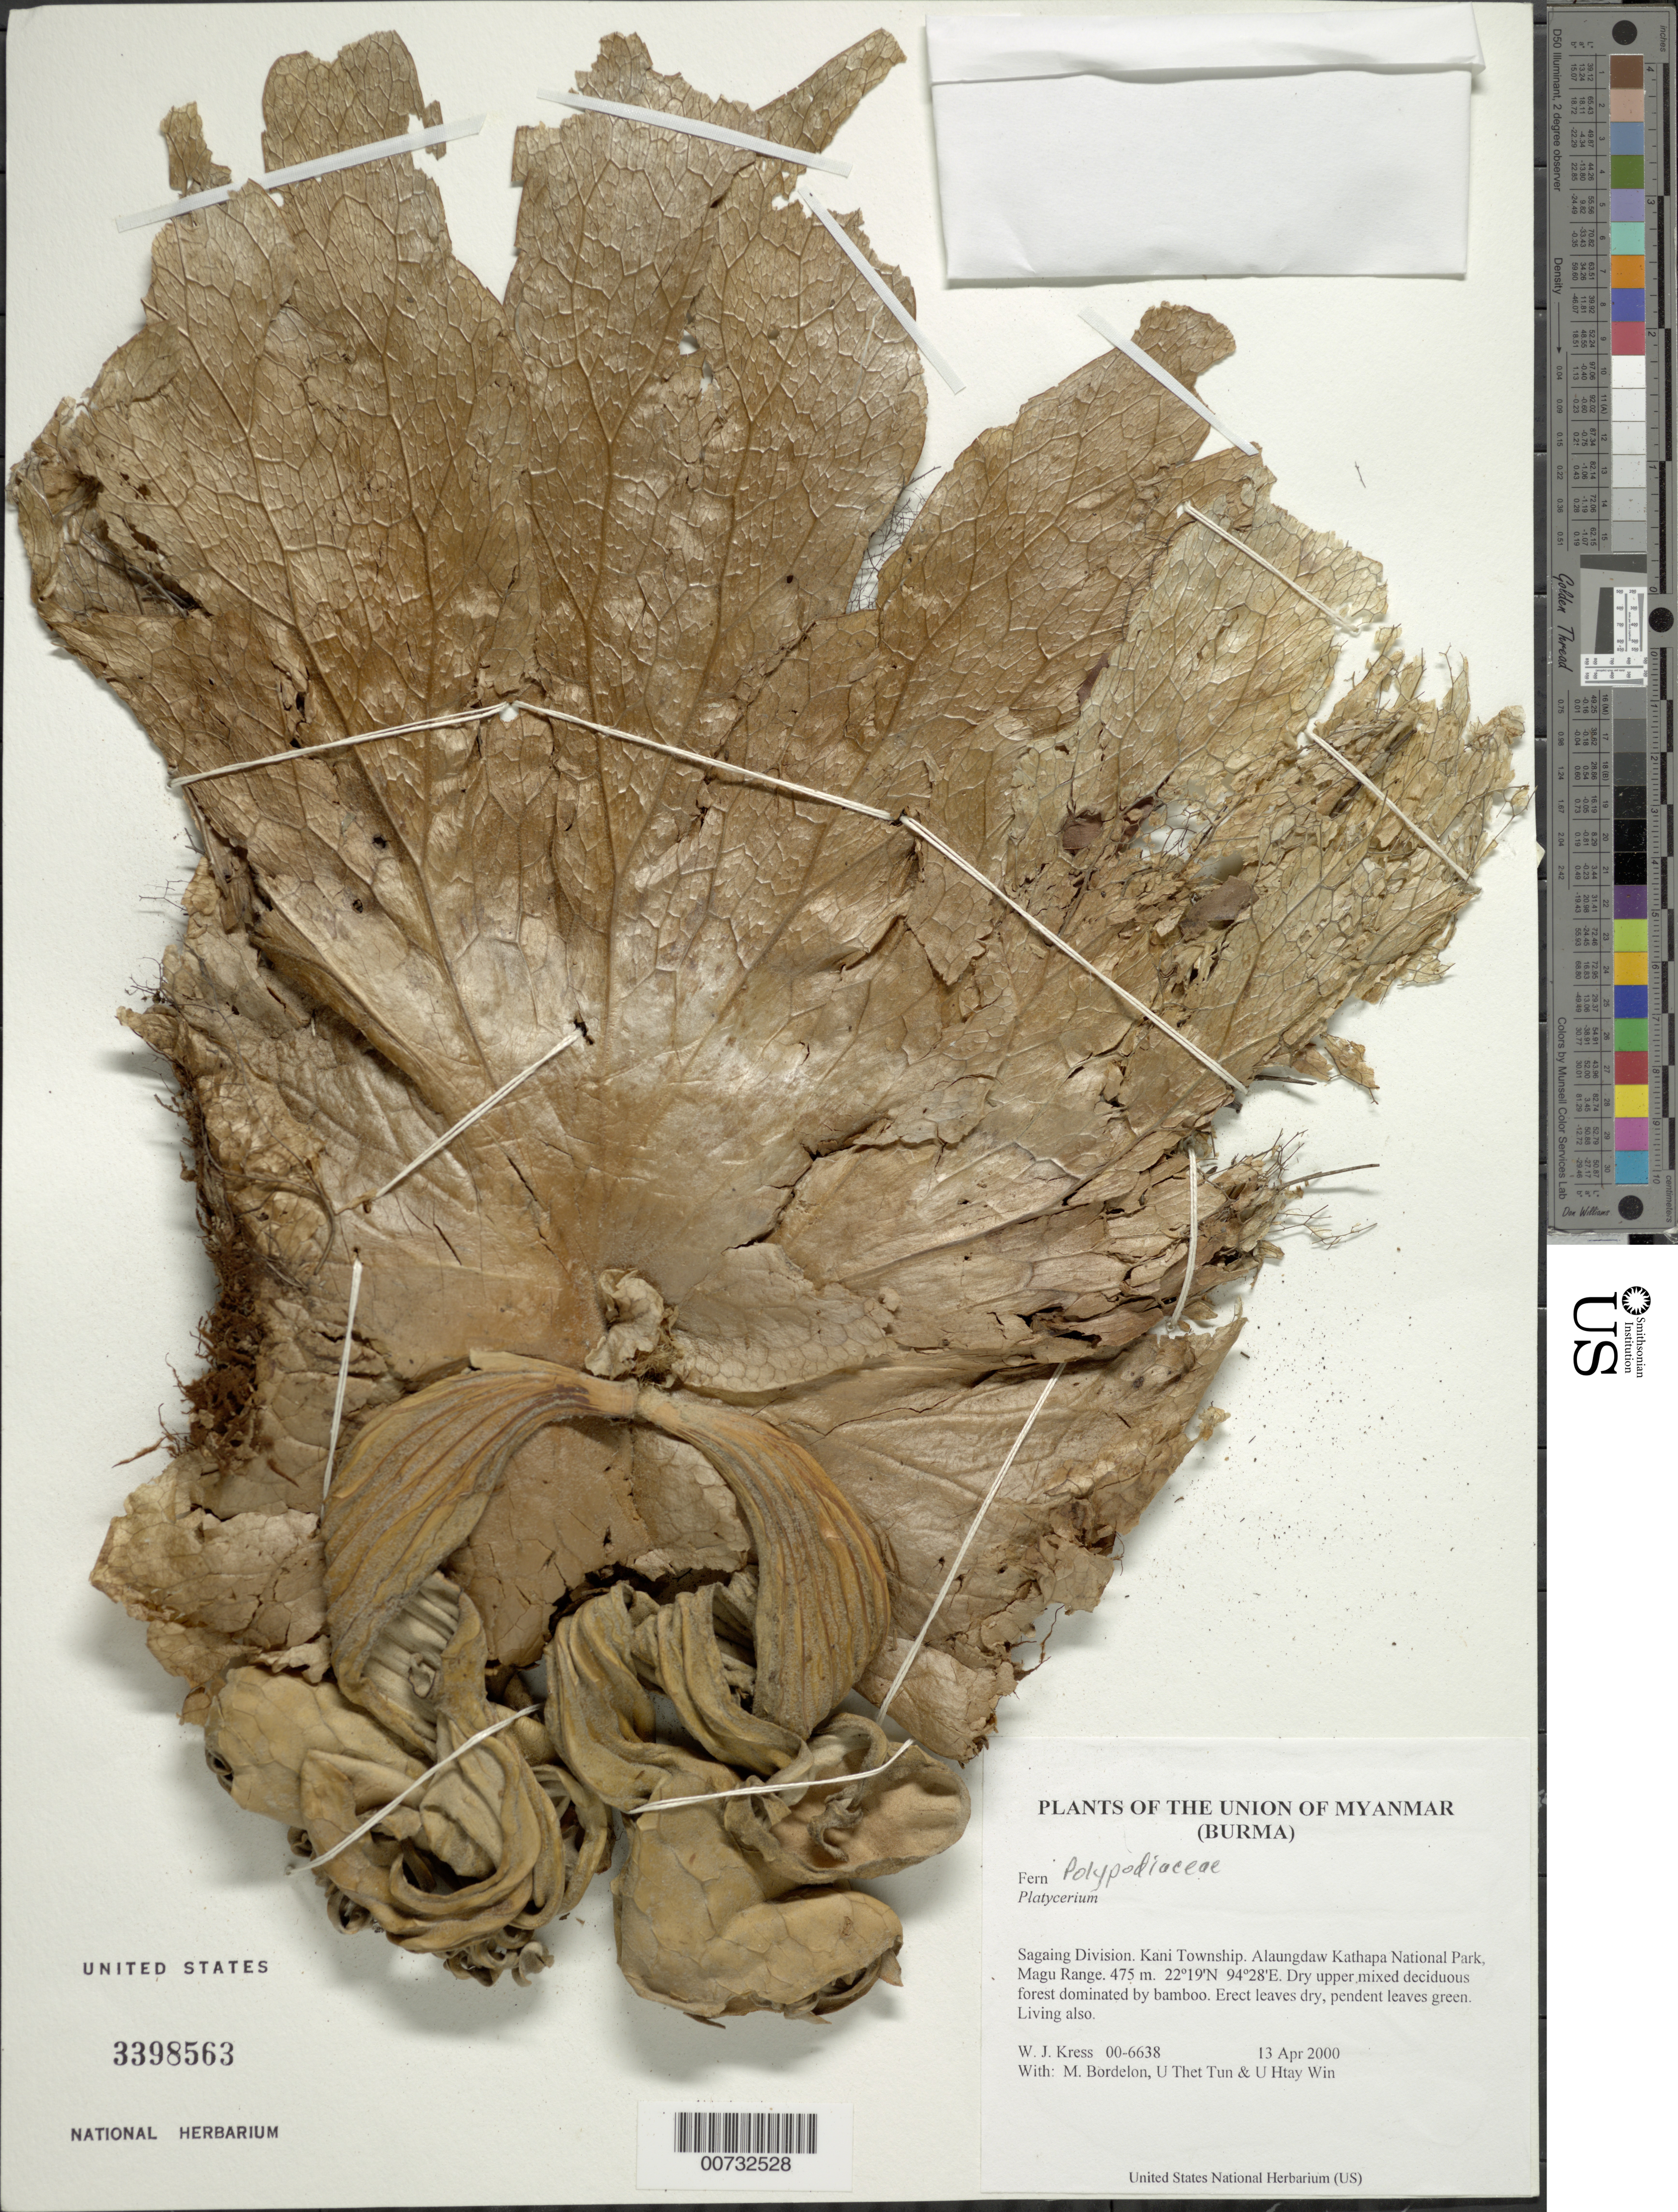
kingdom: Plantae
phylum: Tracheophyta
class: Polypodiopsida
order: Polypodiales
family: Polypodiaceae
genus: Platycerium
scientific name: Platycerium sp.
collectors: W. J. Kress, M. Bordelon, Thet Htun & U Htay Win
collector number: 00-6638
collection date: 2000-04-13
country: Myanmar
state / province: Sagaing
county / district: Kani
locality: Alaungdaw Kathapa National Park, Magu Range.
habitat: Dry upper mixed deciduous forest dominated by bamboo.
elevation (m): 475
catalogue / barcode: US 3398563